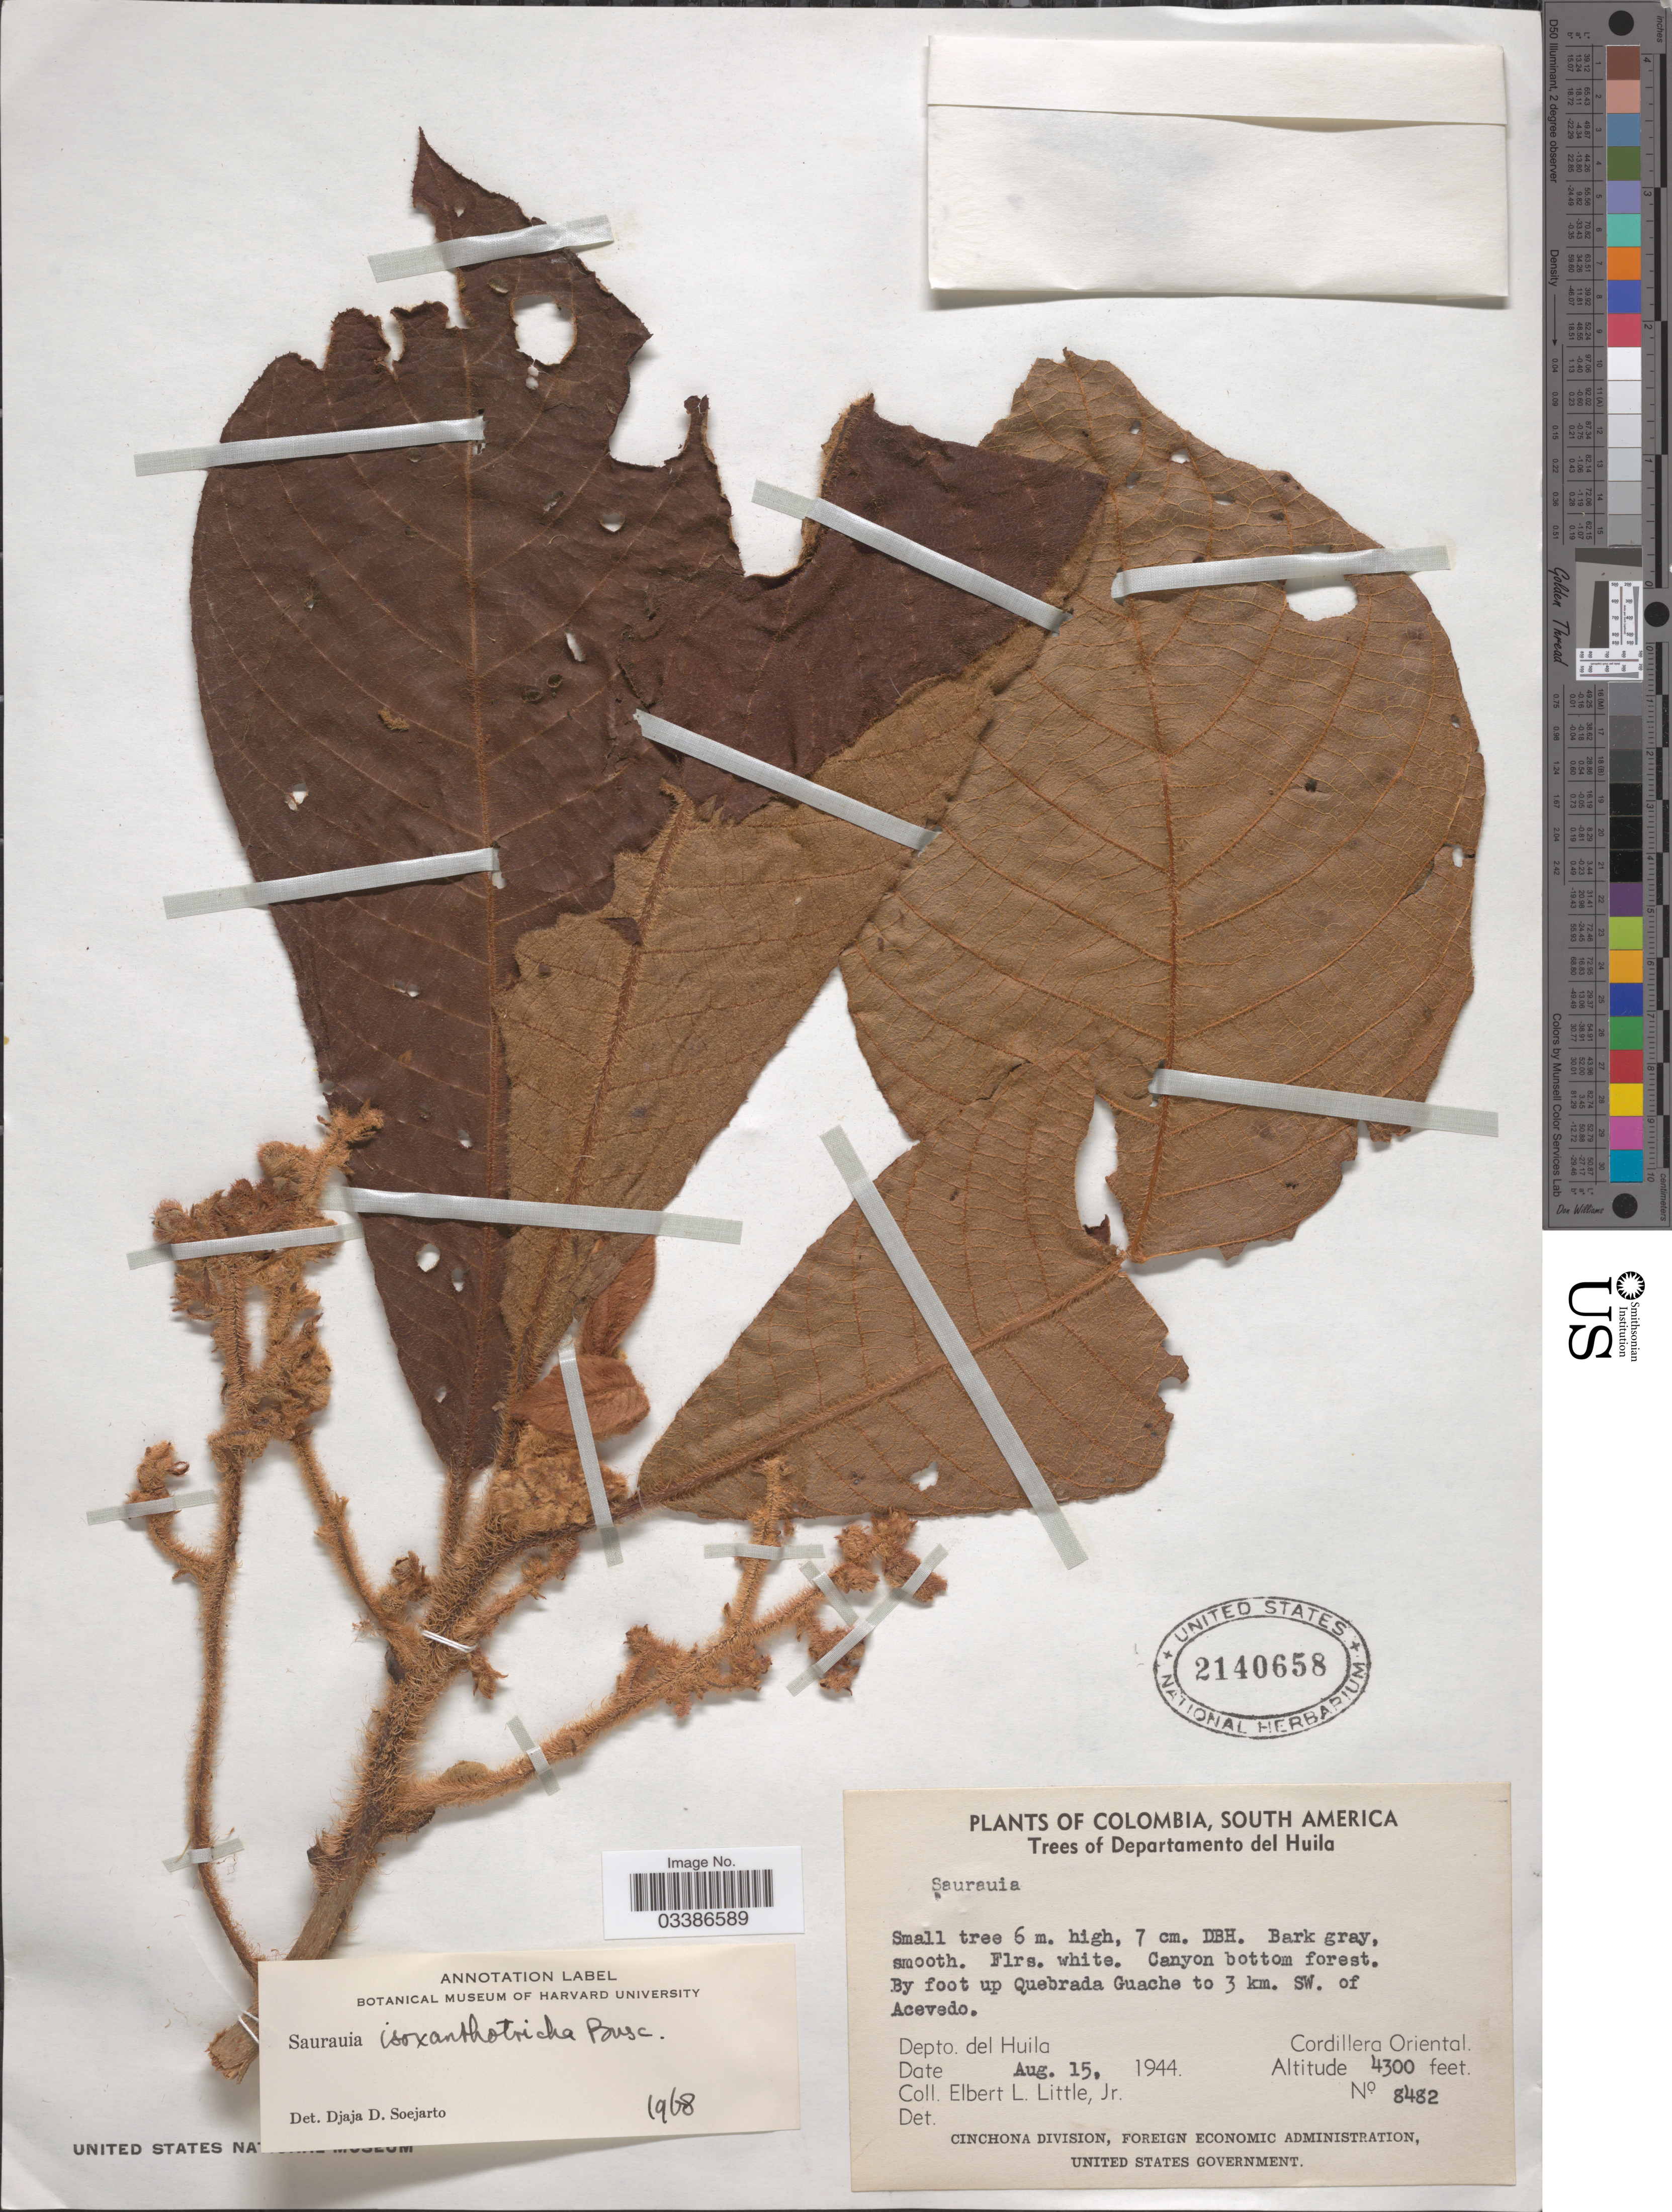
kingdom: Plantae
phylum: Tracheophyta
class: Magnoliopsida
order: Ericales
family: Actinidiaceae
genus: Saurauia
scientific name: Saurauia isoxanthotricha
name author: Buscal.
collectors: E. L. Little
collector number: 8482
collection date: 1944-08-15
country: Colombia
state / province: Huila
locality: Canyon bottom. By foot up Quebrada Guache to 3 km. SW. of Acevedo. Depto. del Huila. Cordillera Oriental.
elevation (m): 1311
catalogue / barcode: US 2140658